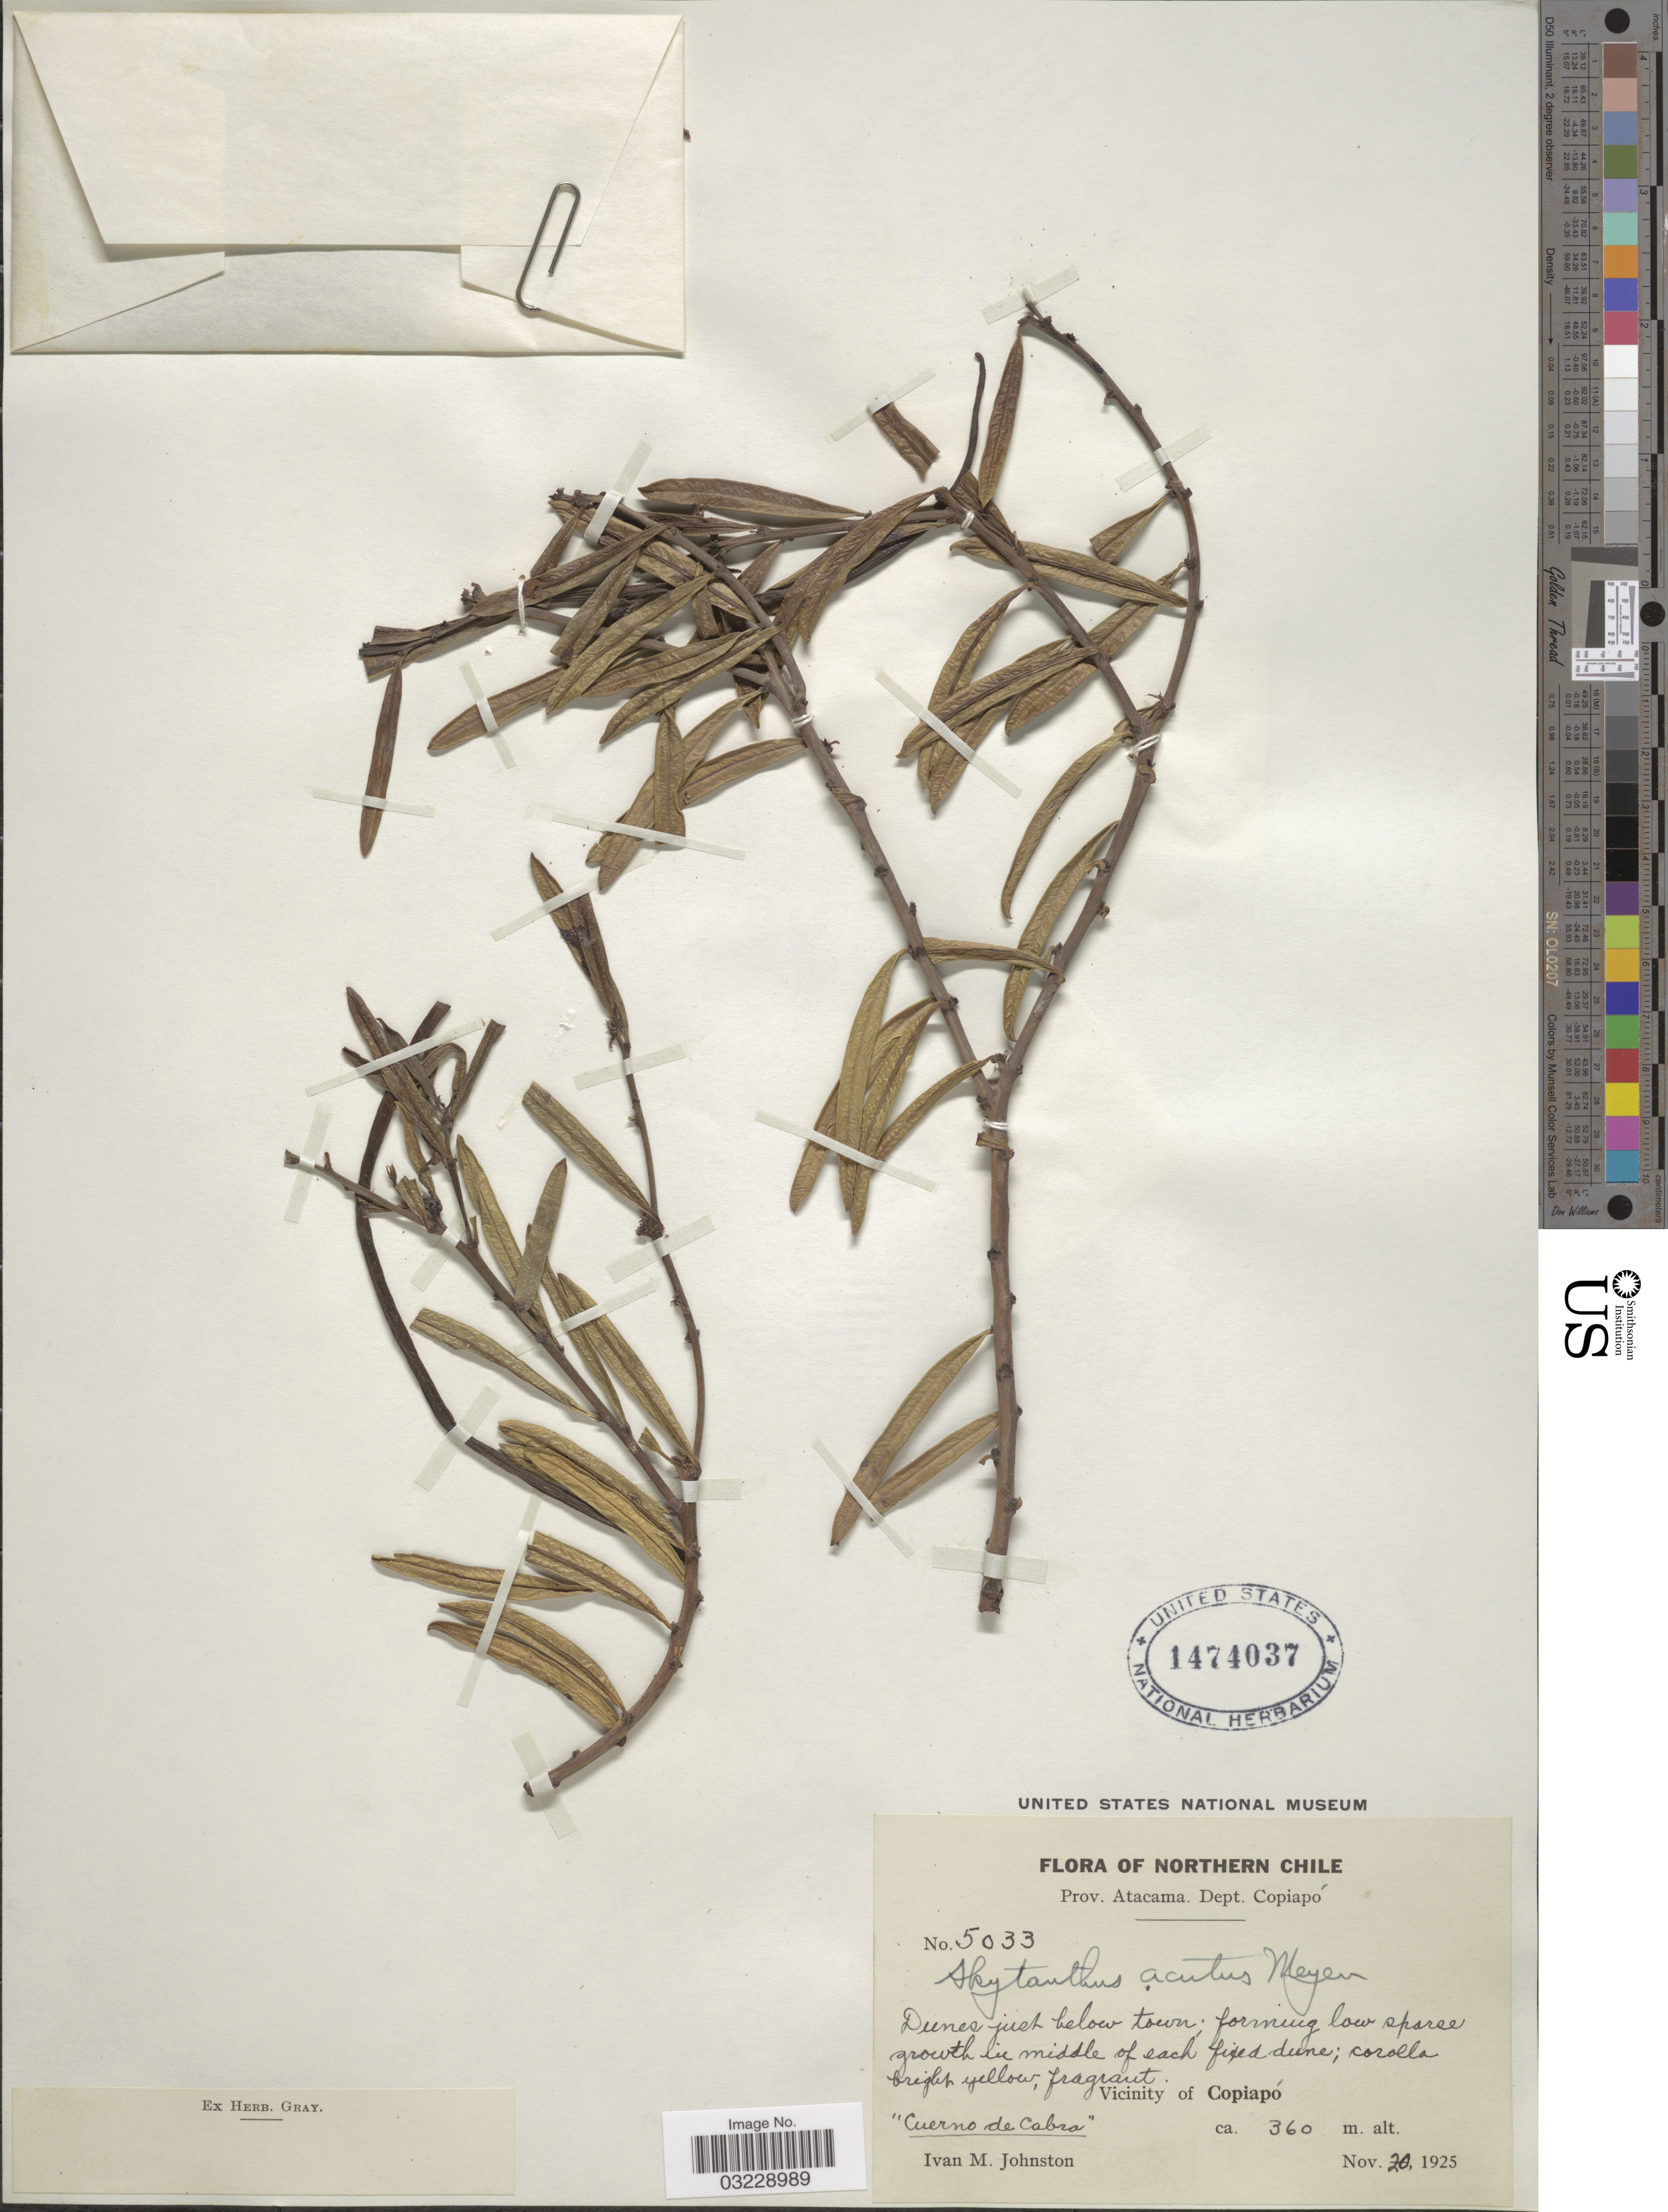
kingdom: Plantae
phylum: Tracheophyta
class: Magnoliopsida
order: Gentianales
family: Apocynaceae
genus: Skytanthus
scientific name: Skytanthus acutus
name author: Meyen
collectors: I.M. Johnston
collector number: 5033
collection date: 1925-11-20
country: Chile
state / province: Atacama (III)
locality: Northern Chile. Prov. Atacama. Dept. Copiapó. Vicinity of Copiapó. "Cuerno de Cabra".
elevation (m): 360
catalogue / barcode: US 1474037